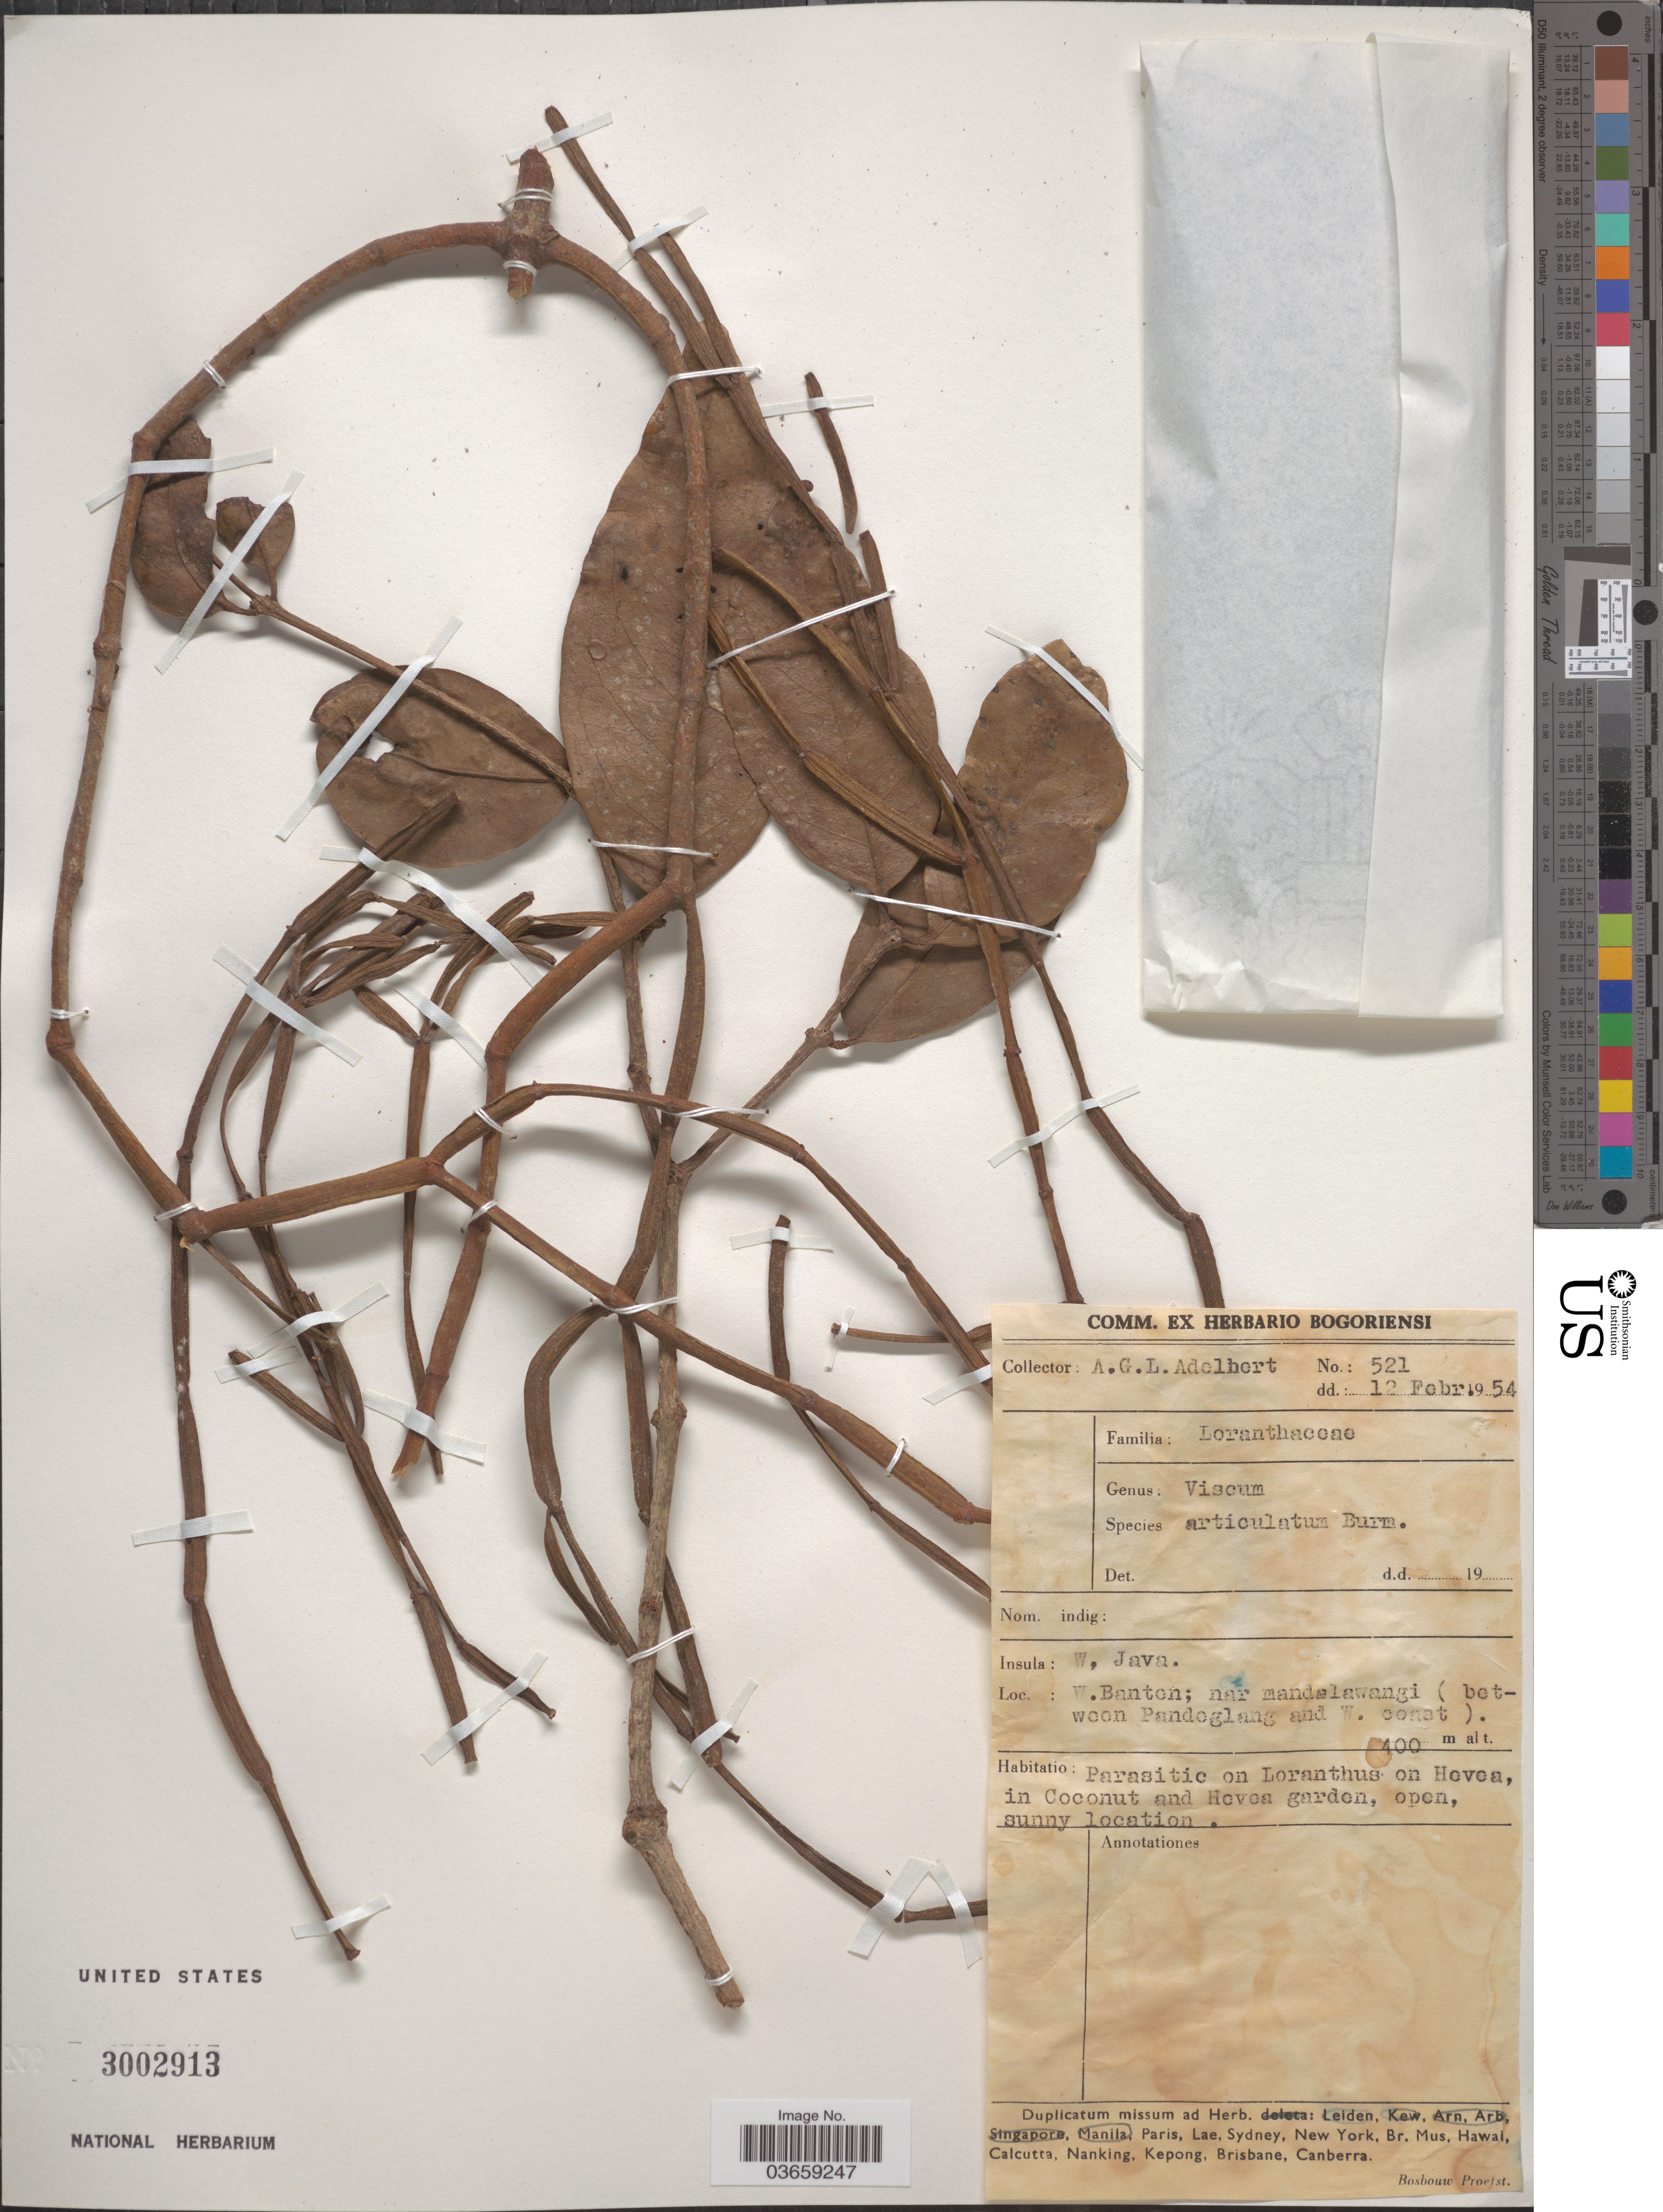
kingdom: Plantae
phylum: Tracheophyta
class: Magnoliopsida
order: Santalales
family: Viscaceae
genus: Viscum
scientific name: Viscum articulatum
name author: Burm. f.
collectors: A. G. L. Adelbert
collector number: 521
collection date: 1954-02-12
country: Indonesia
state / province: Java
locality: Insula: W. Java. W. Banten; nar mandalawangi (between Pandeglang and W. coast).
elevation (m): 400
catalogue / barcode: US 3002913